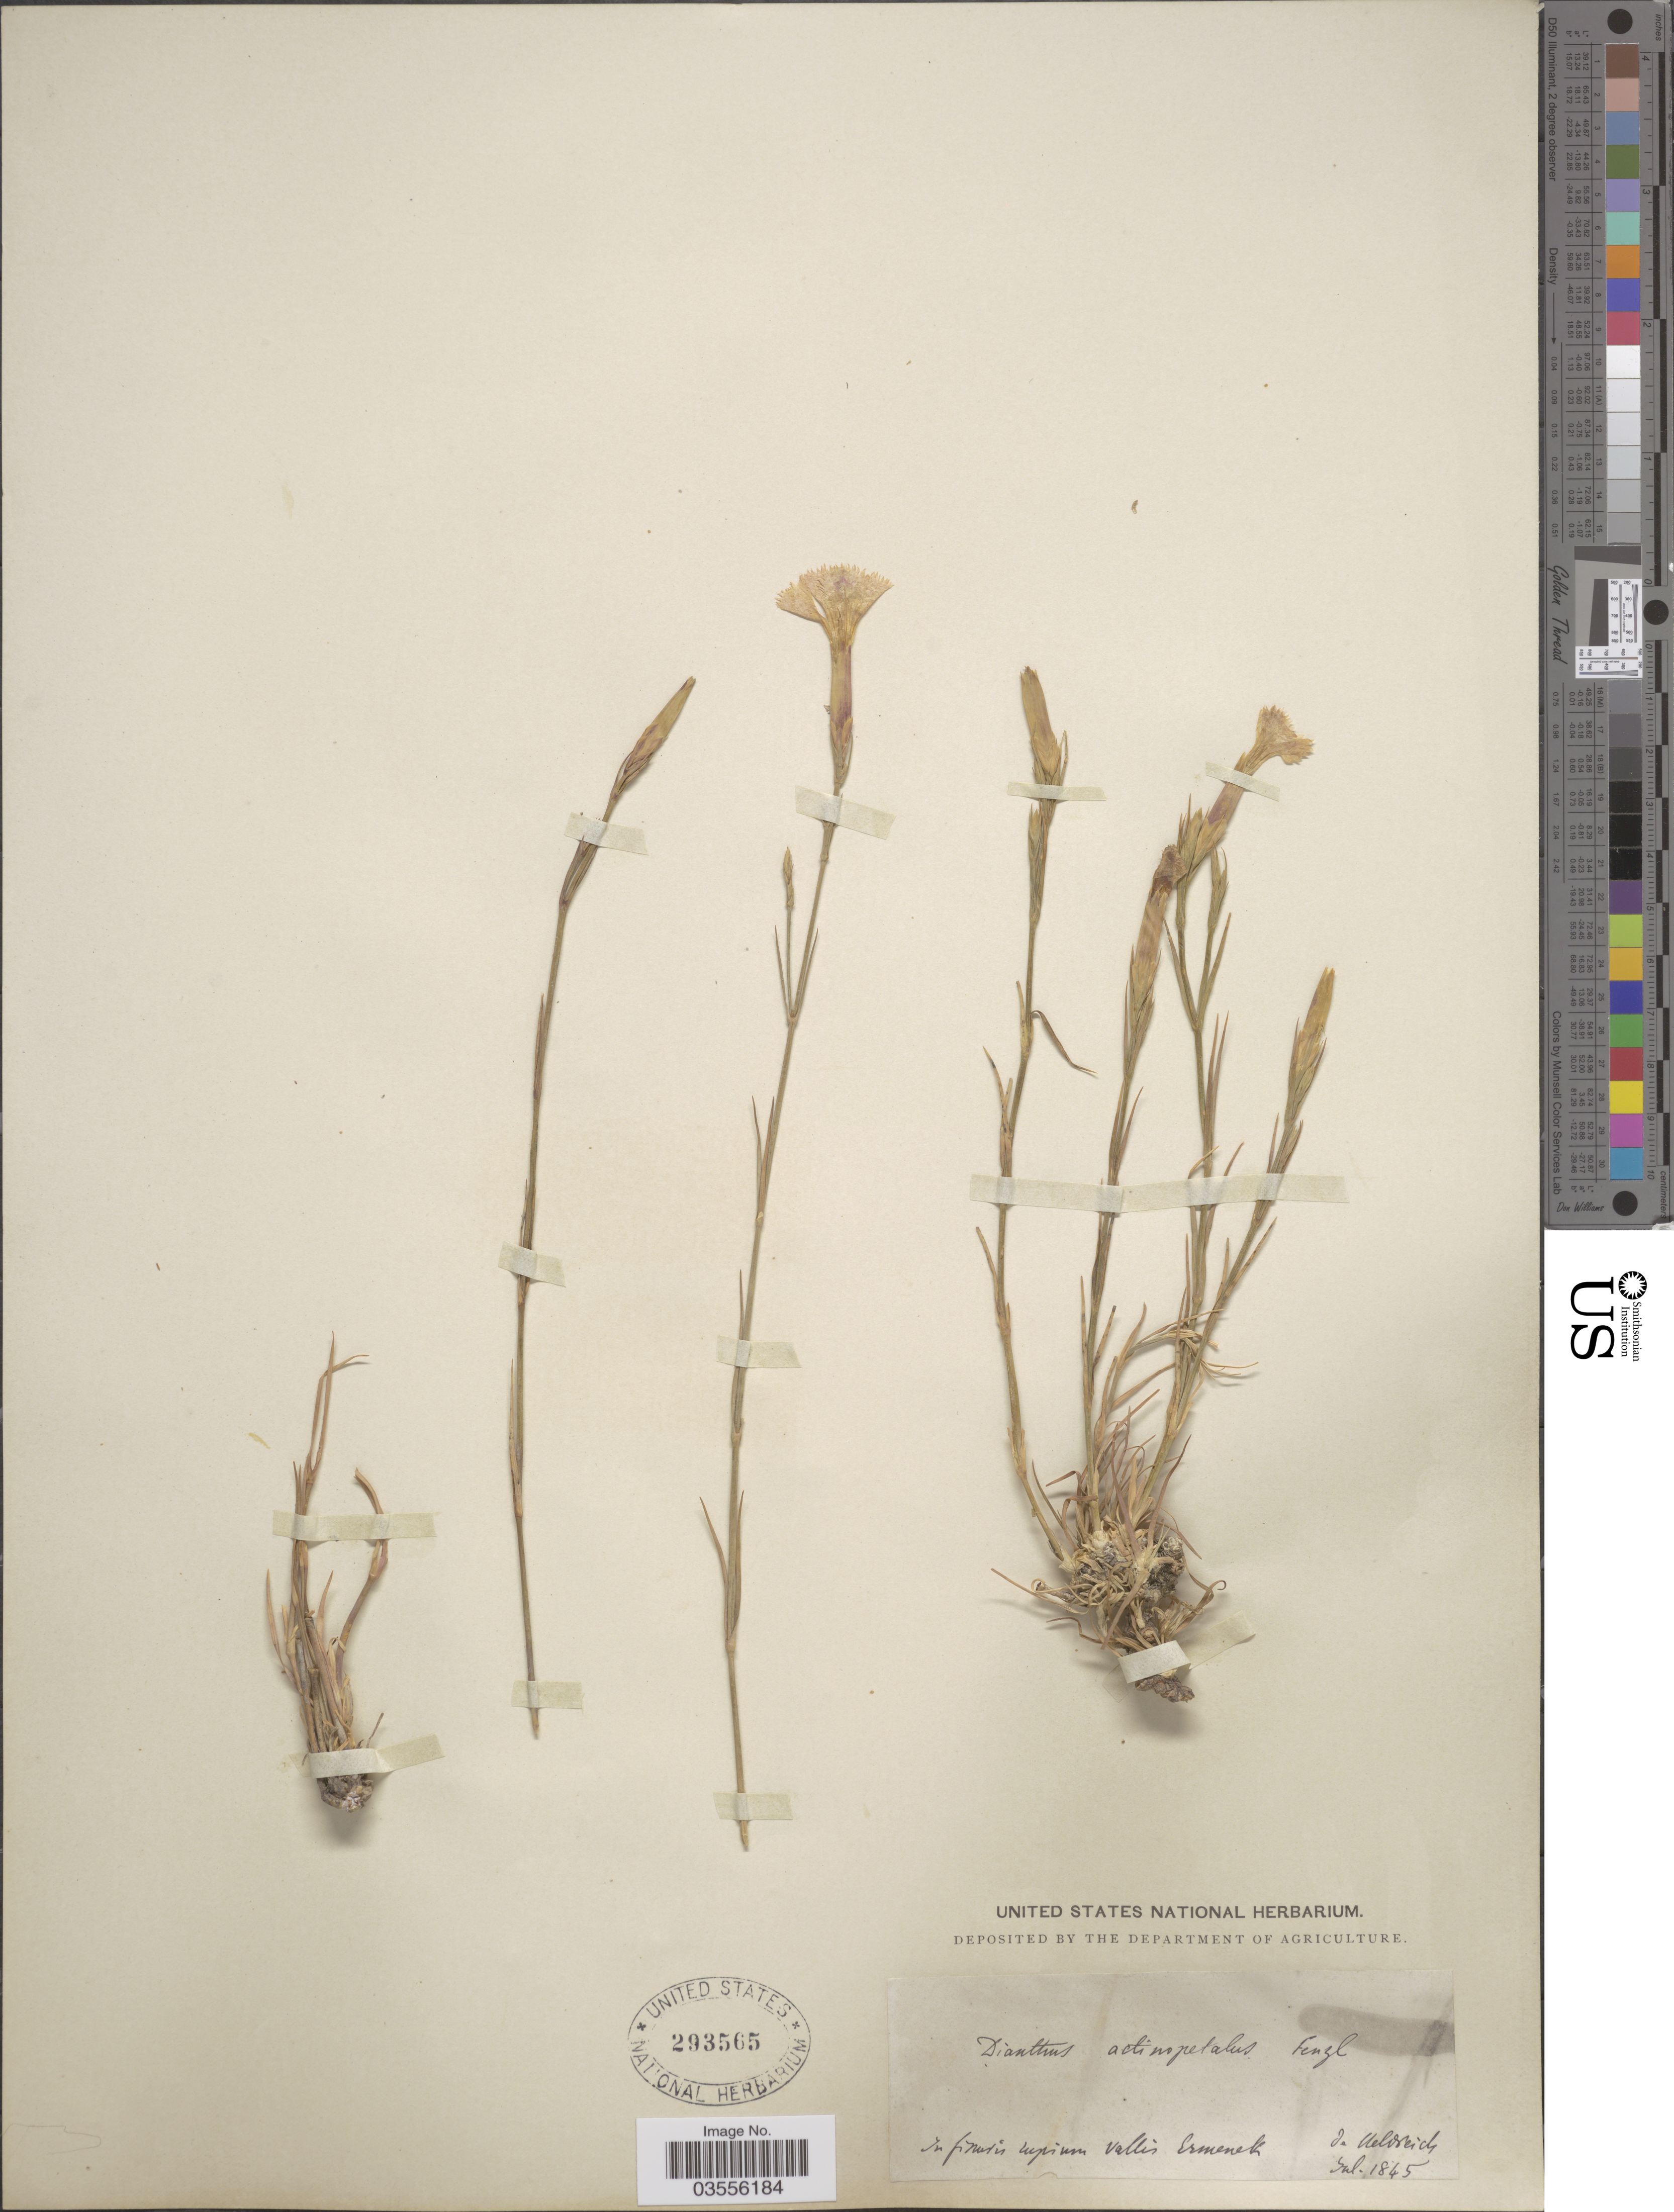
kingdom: Plantae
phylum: Tracheophyta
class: Magnoliopsida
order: Caryophyllales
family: Caryophyllaceae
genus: Dianthus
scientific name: Dianthus actinopetalus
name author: Fenzl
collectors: -. De Heldreich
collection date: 1845-07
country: Turkey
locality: Vallis Ermenek.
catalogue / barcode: US 293565